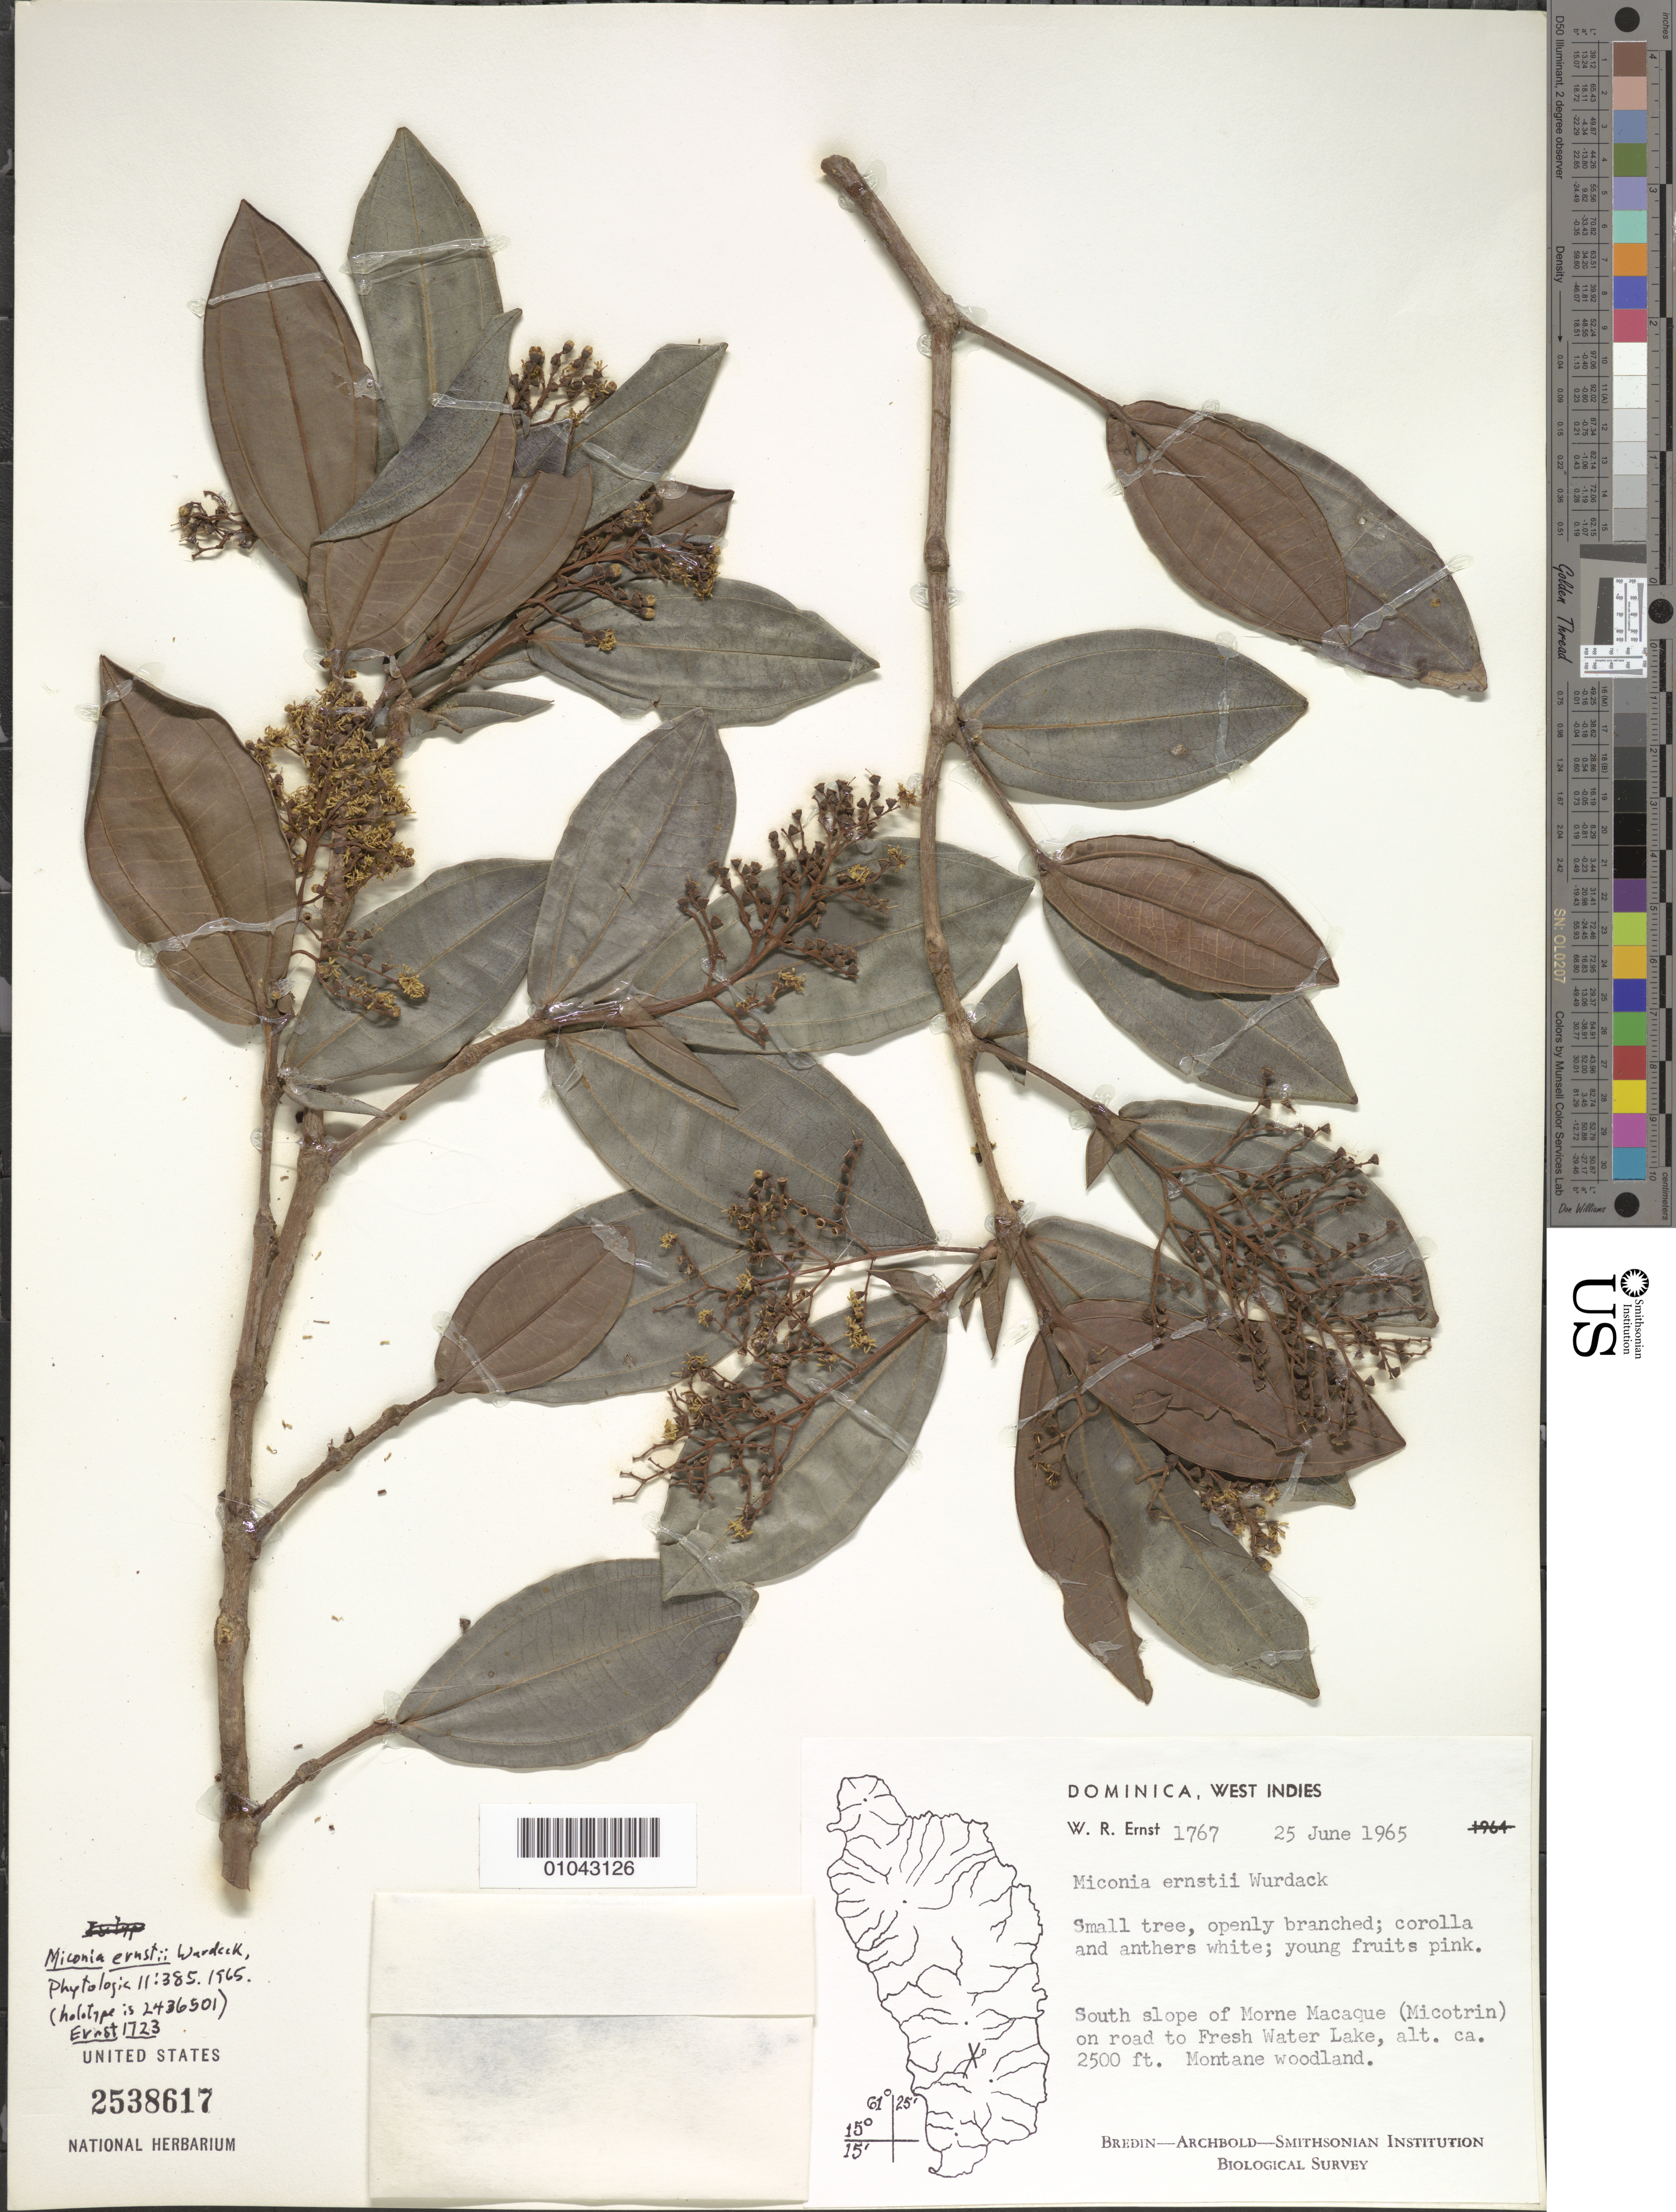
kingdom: Plantae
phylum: Tracheophyta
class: Magnoliopsida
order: Myrtales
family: Melastomataceae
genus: Miconia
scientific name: Miconia ernstii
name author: Wurdack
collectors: W. R. Ernst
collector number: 1767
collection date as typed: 15 Jun 1965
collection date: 1965-06-15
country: Dominica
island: Dominica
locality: Morne Macaque (Micotrin) , south slope on road to Fresh Water Lake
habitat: Montane woodland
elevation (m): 762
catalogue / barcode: US 2538617